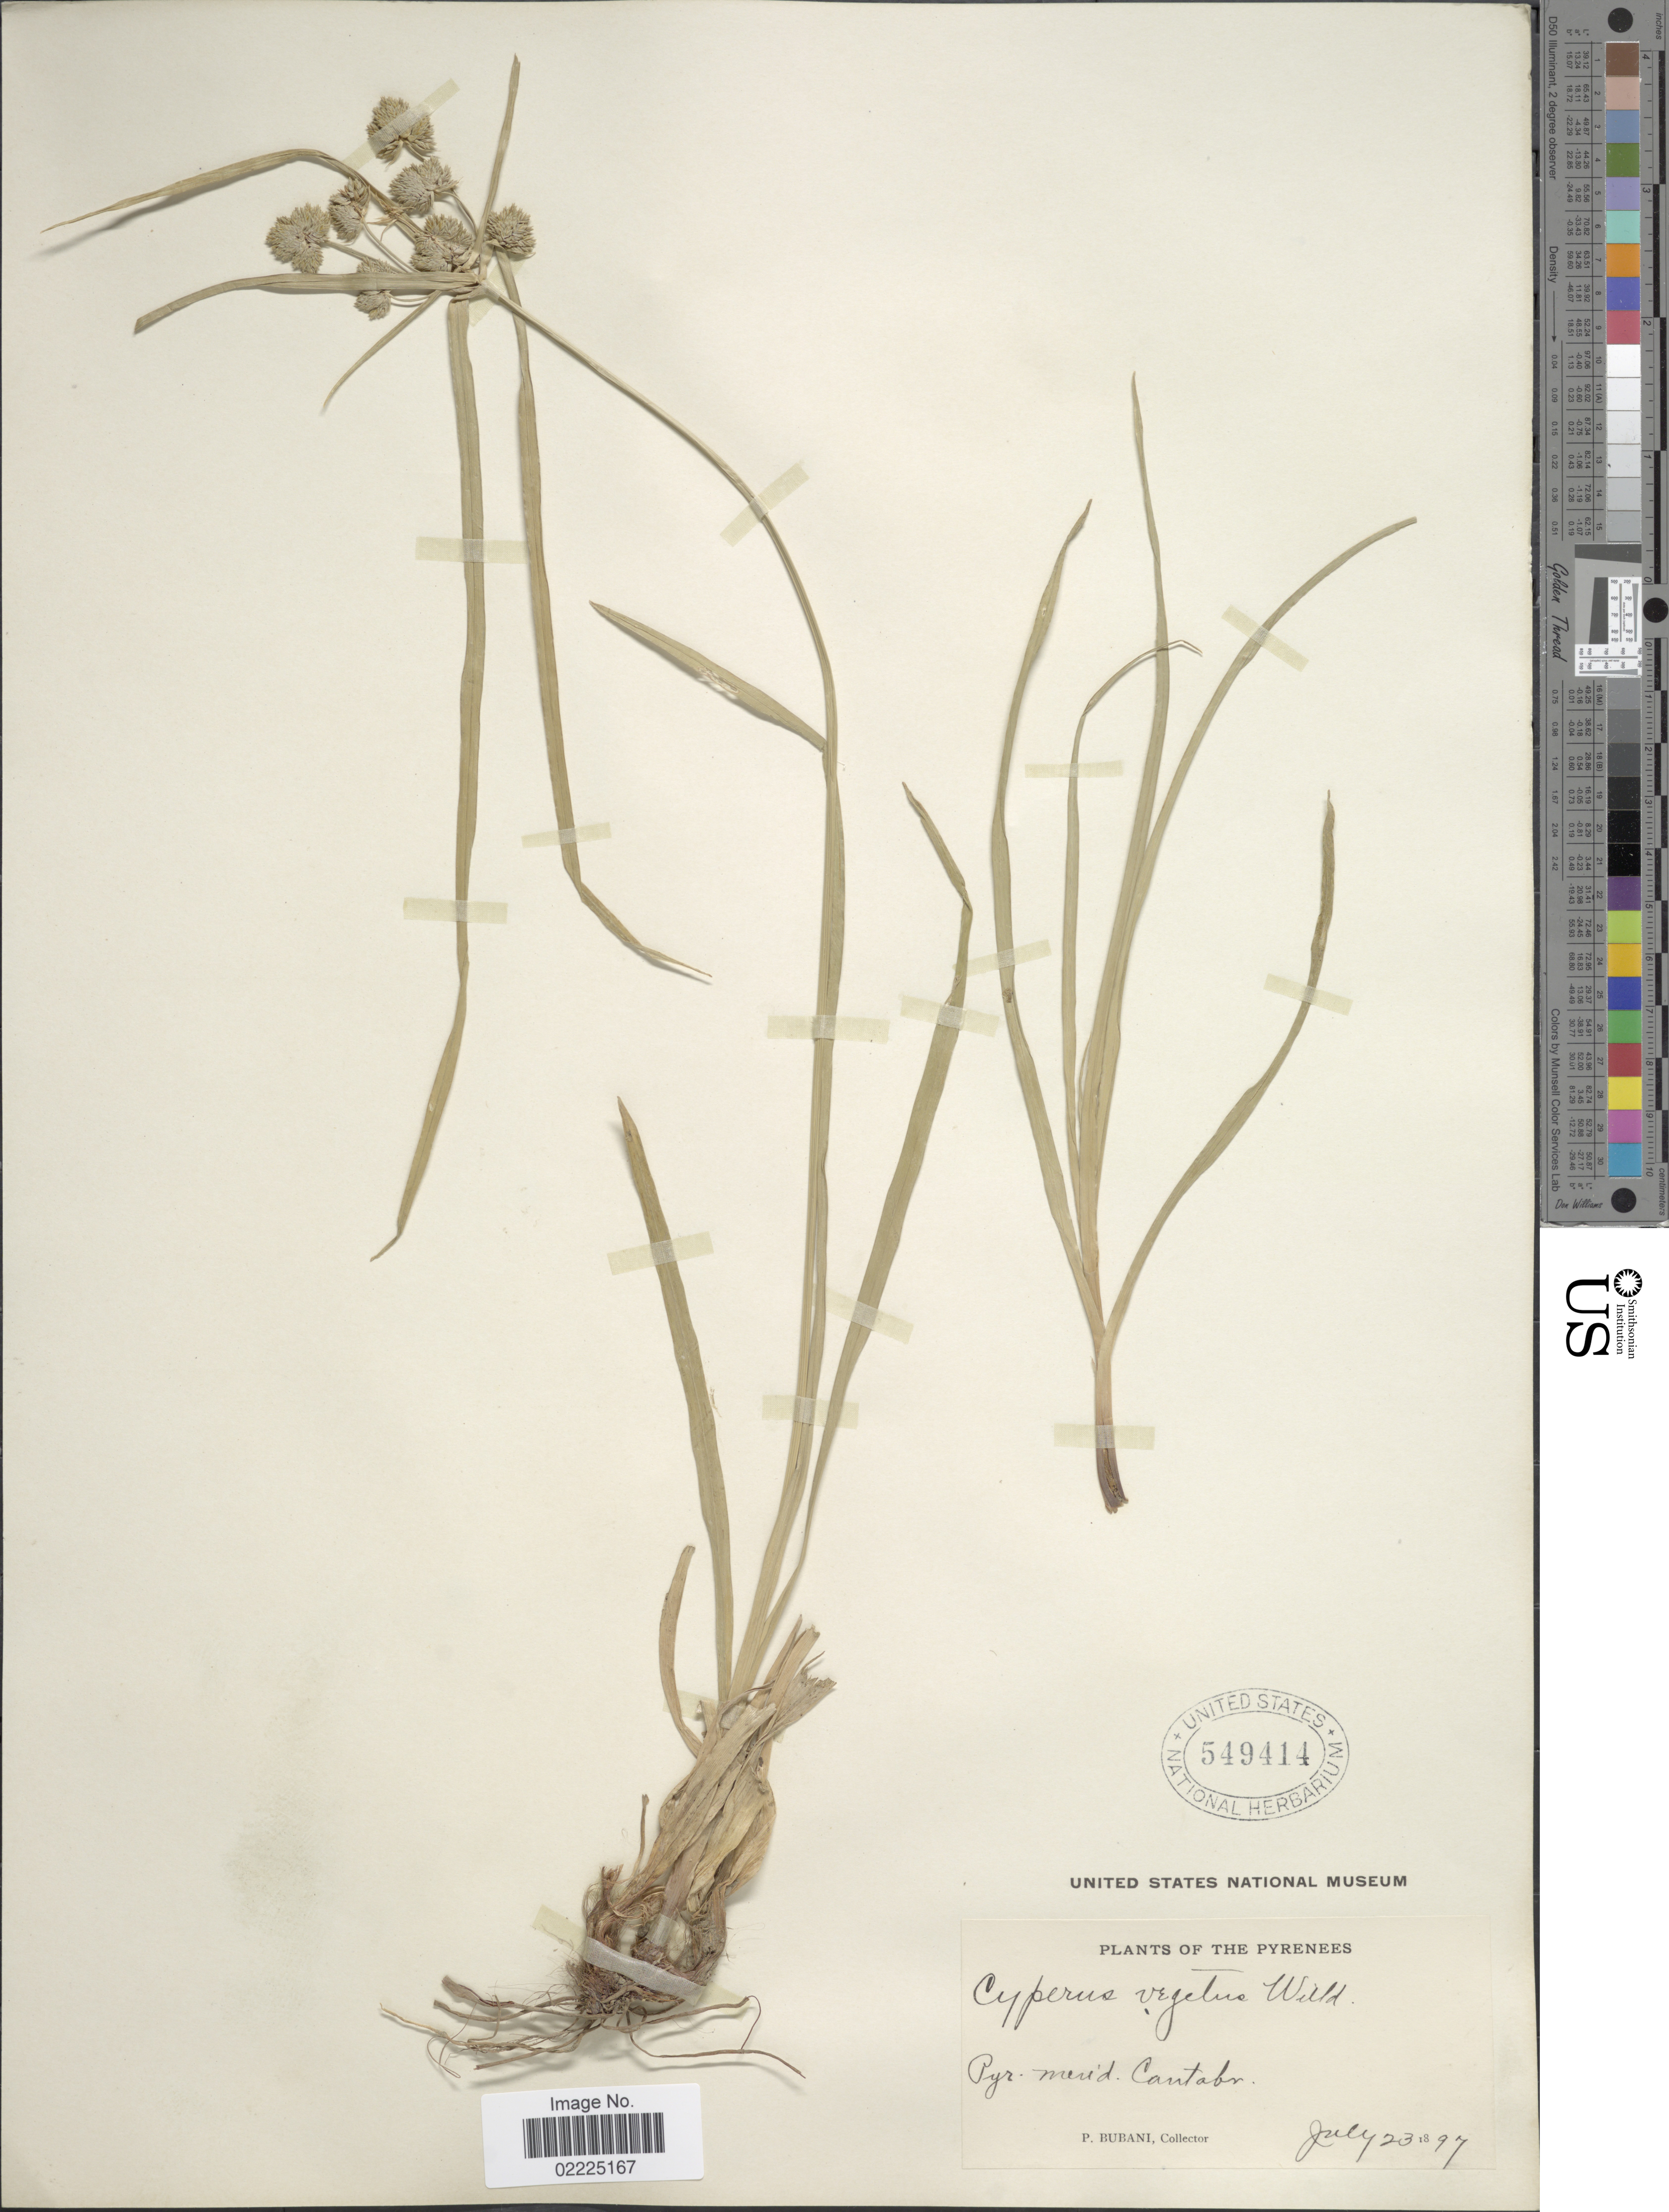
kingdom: Plantae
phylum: Tracheophyta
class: Liliopsida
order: Poales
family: Cyperaceae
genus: Cyperus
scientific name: Cyperus eragrostis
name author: Lam.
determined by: Strong, Mark T., (BOT), Smithsonian Institution - National Museum of Natural History (UNITED STATES)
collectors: P. Bubani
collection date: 1897-07-23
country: Spain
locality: Pyr. merid. Cantabr.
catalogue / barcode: US 549414